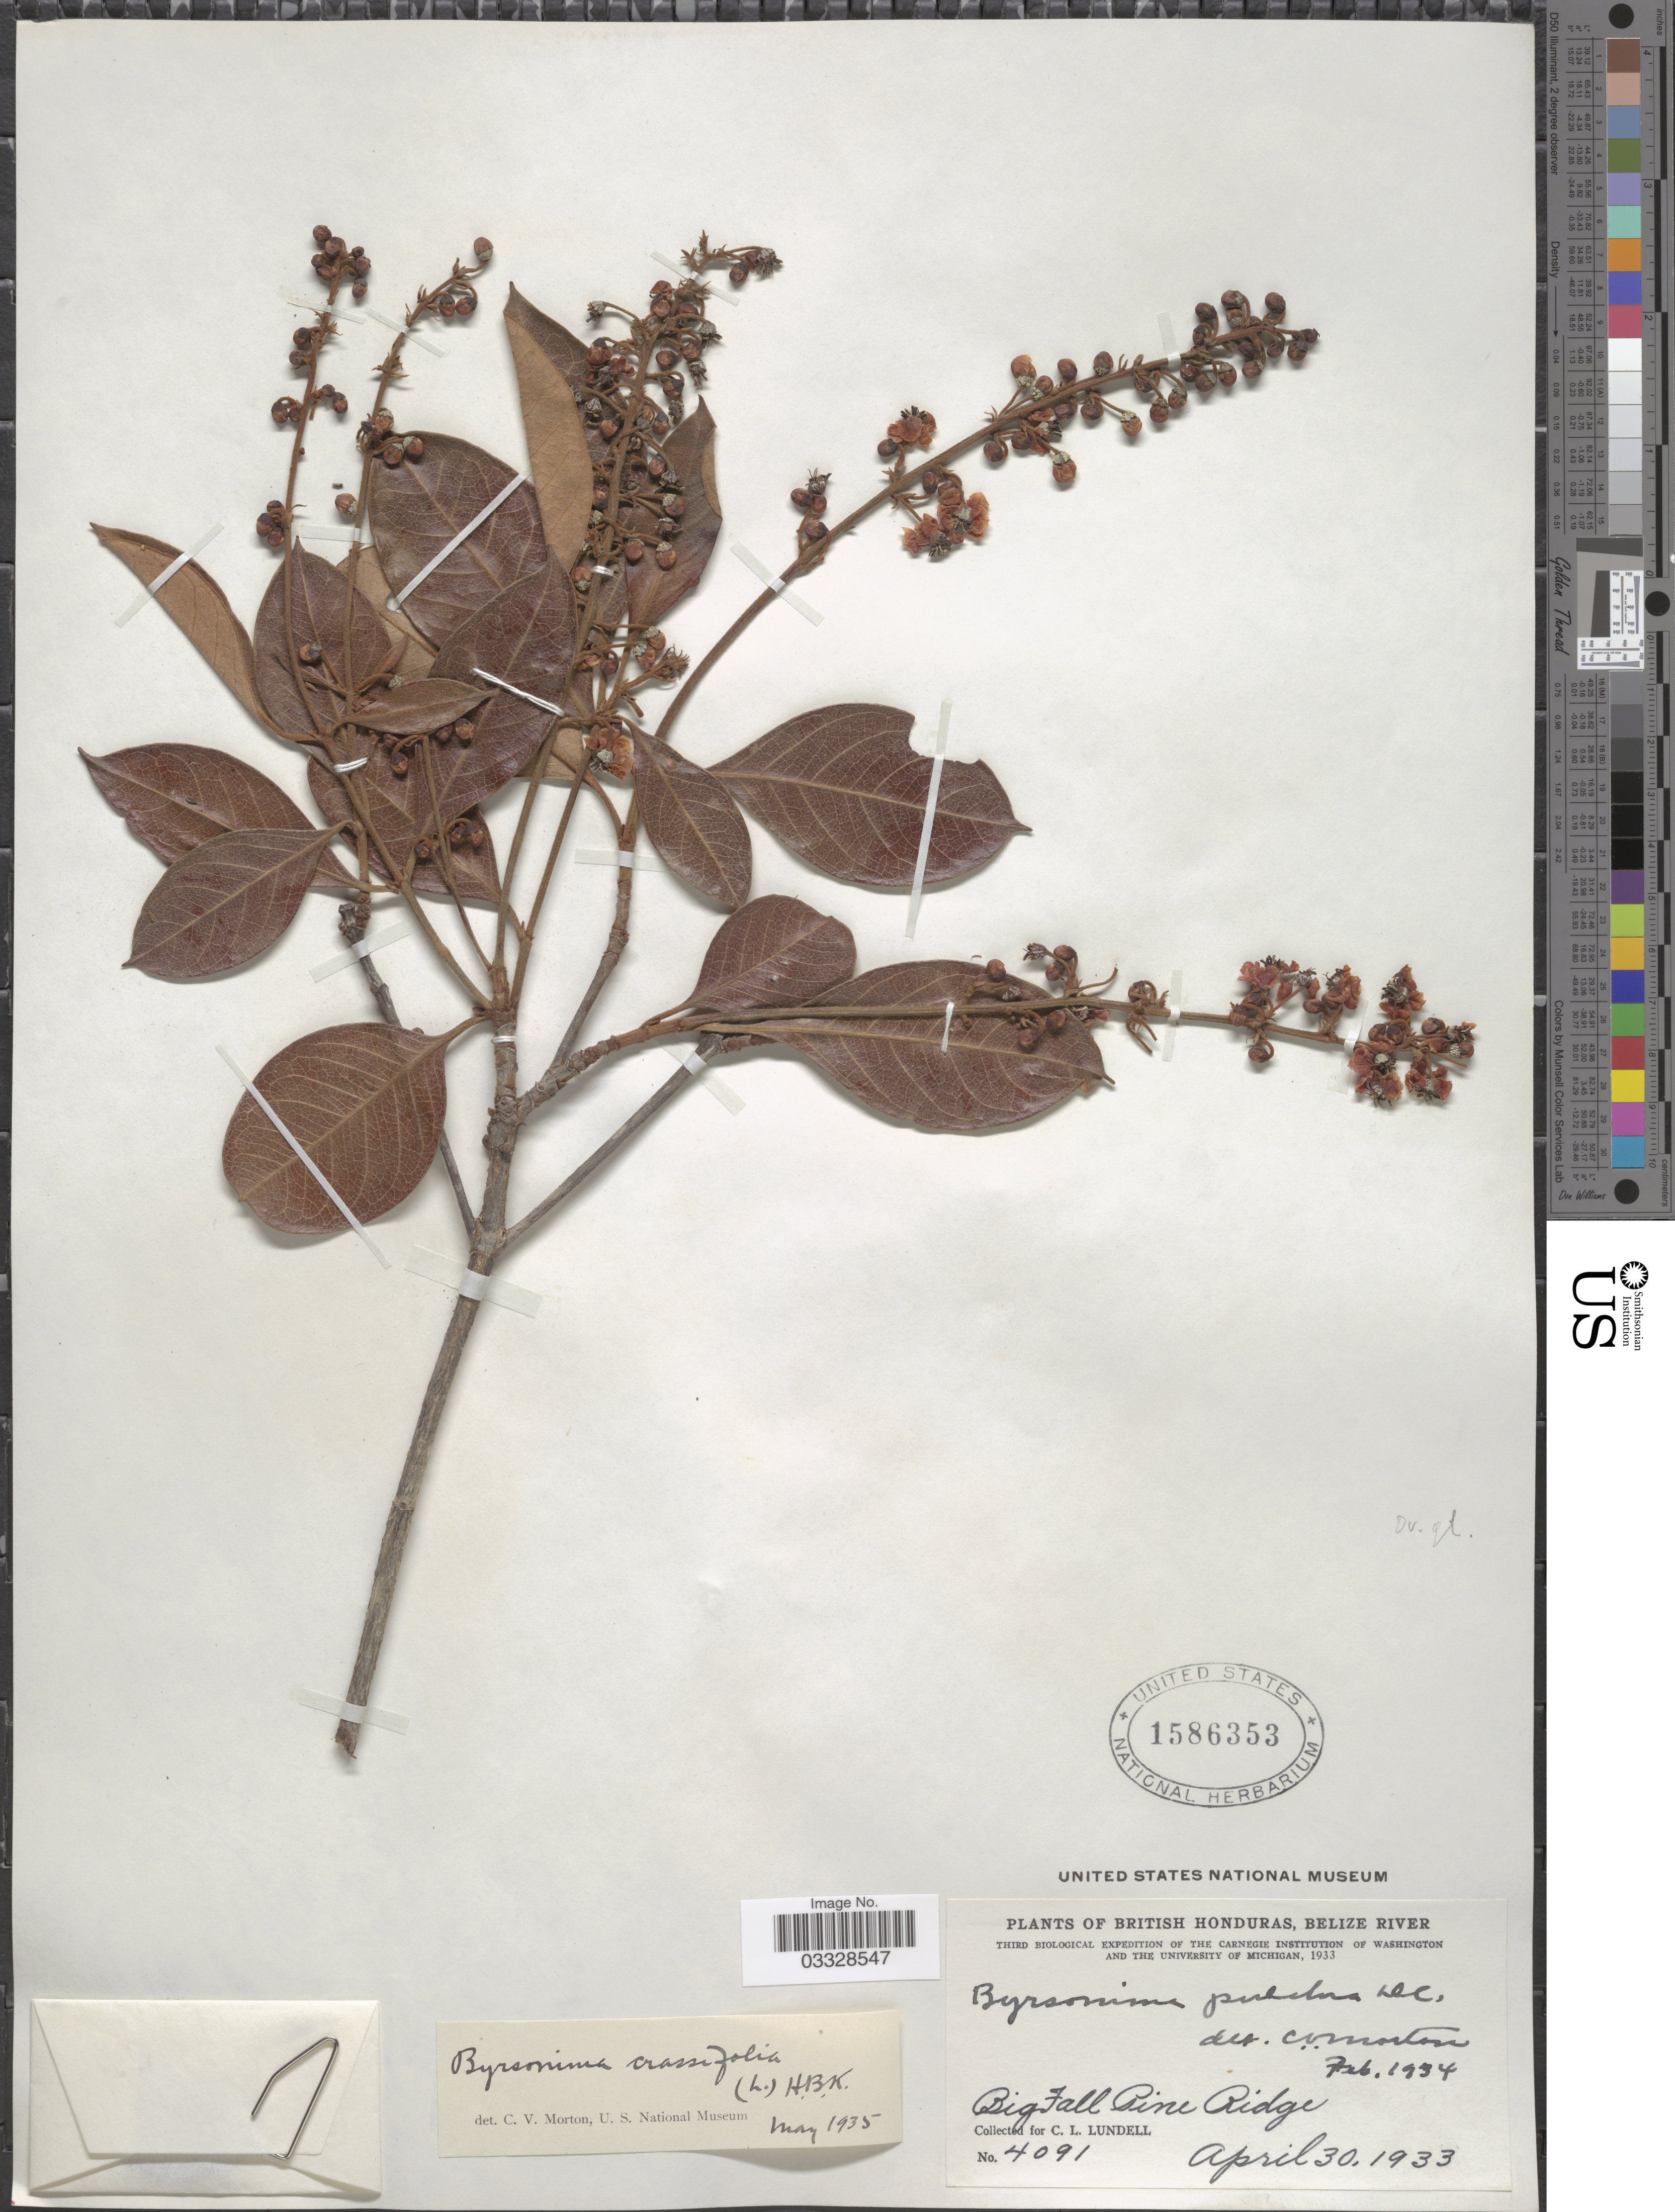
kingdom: Plantae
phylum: Tracheophyta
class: Magnoliopsida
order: Malpighiales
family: Malpighiaceae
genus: Byrsonima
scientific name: Byrsonima crassifolia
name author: (L.) Kunth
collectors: C. L. Lundell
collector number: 4091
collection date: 1933-04-30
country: Belize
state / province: Belize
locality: British Honduras, Belize River. Big Fall Pine Ridge.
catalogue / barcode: US 1586353